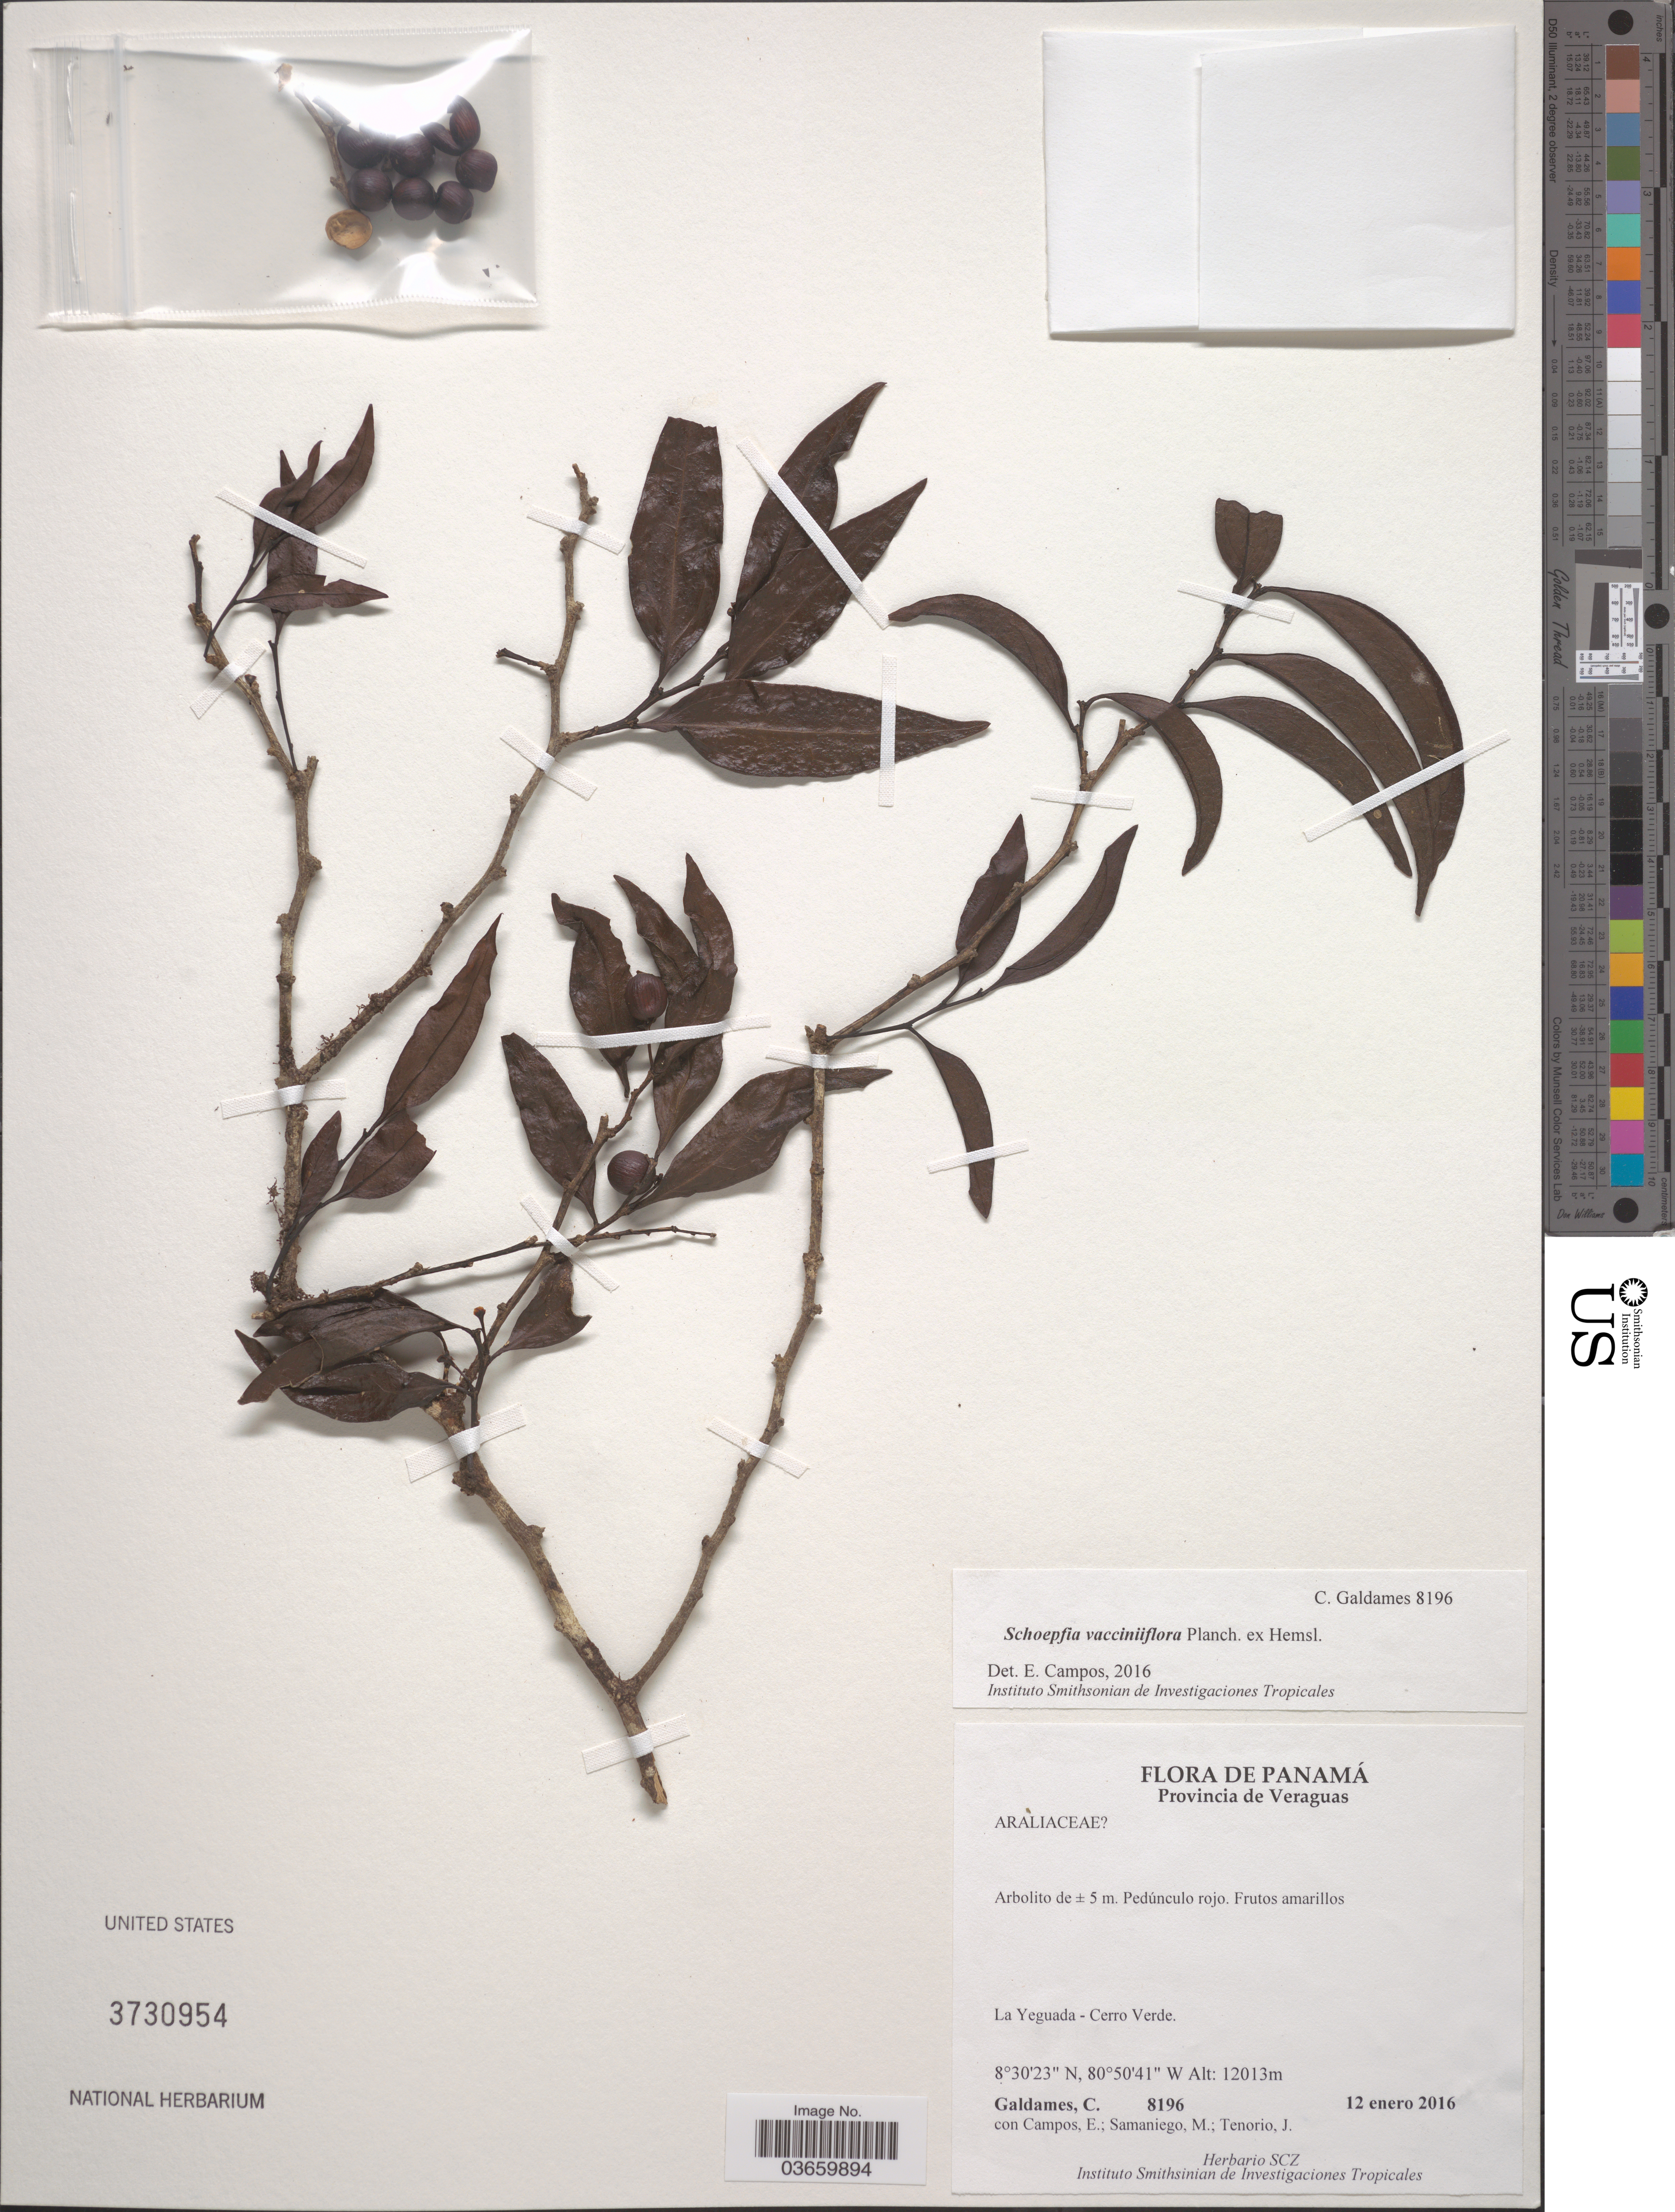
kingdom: Plantae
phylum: Tracheophyta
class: Magnoliopsida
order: Santalales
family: Schoepfiaceae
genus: Schoepfia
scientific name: Schoepfia vacciniiflora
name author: Planch. ex Hemsl.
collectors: C. Galdames, E. Campos, M. Samaniego & J. Tenorio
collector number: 8196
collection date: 2016-01-12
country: Panama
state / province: Veraguas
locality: La Yeguada - Cerro Verde.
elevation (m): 12013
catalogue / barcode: US 3730954